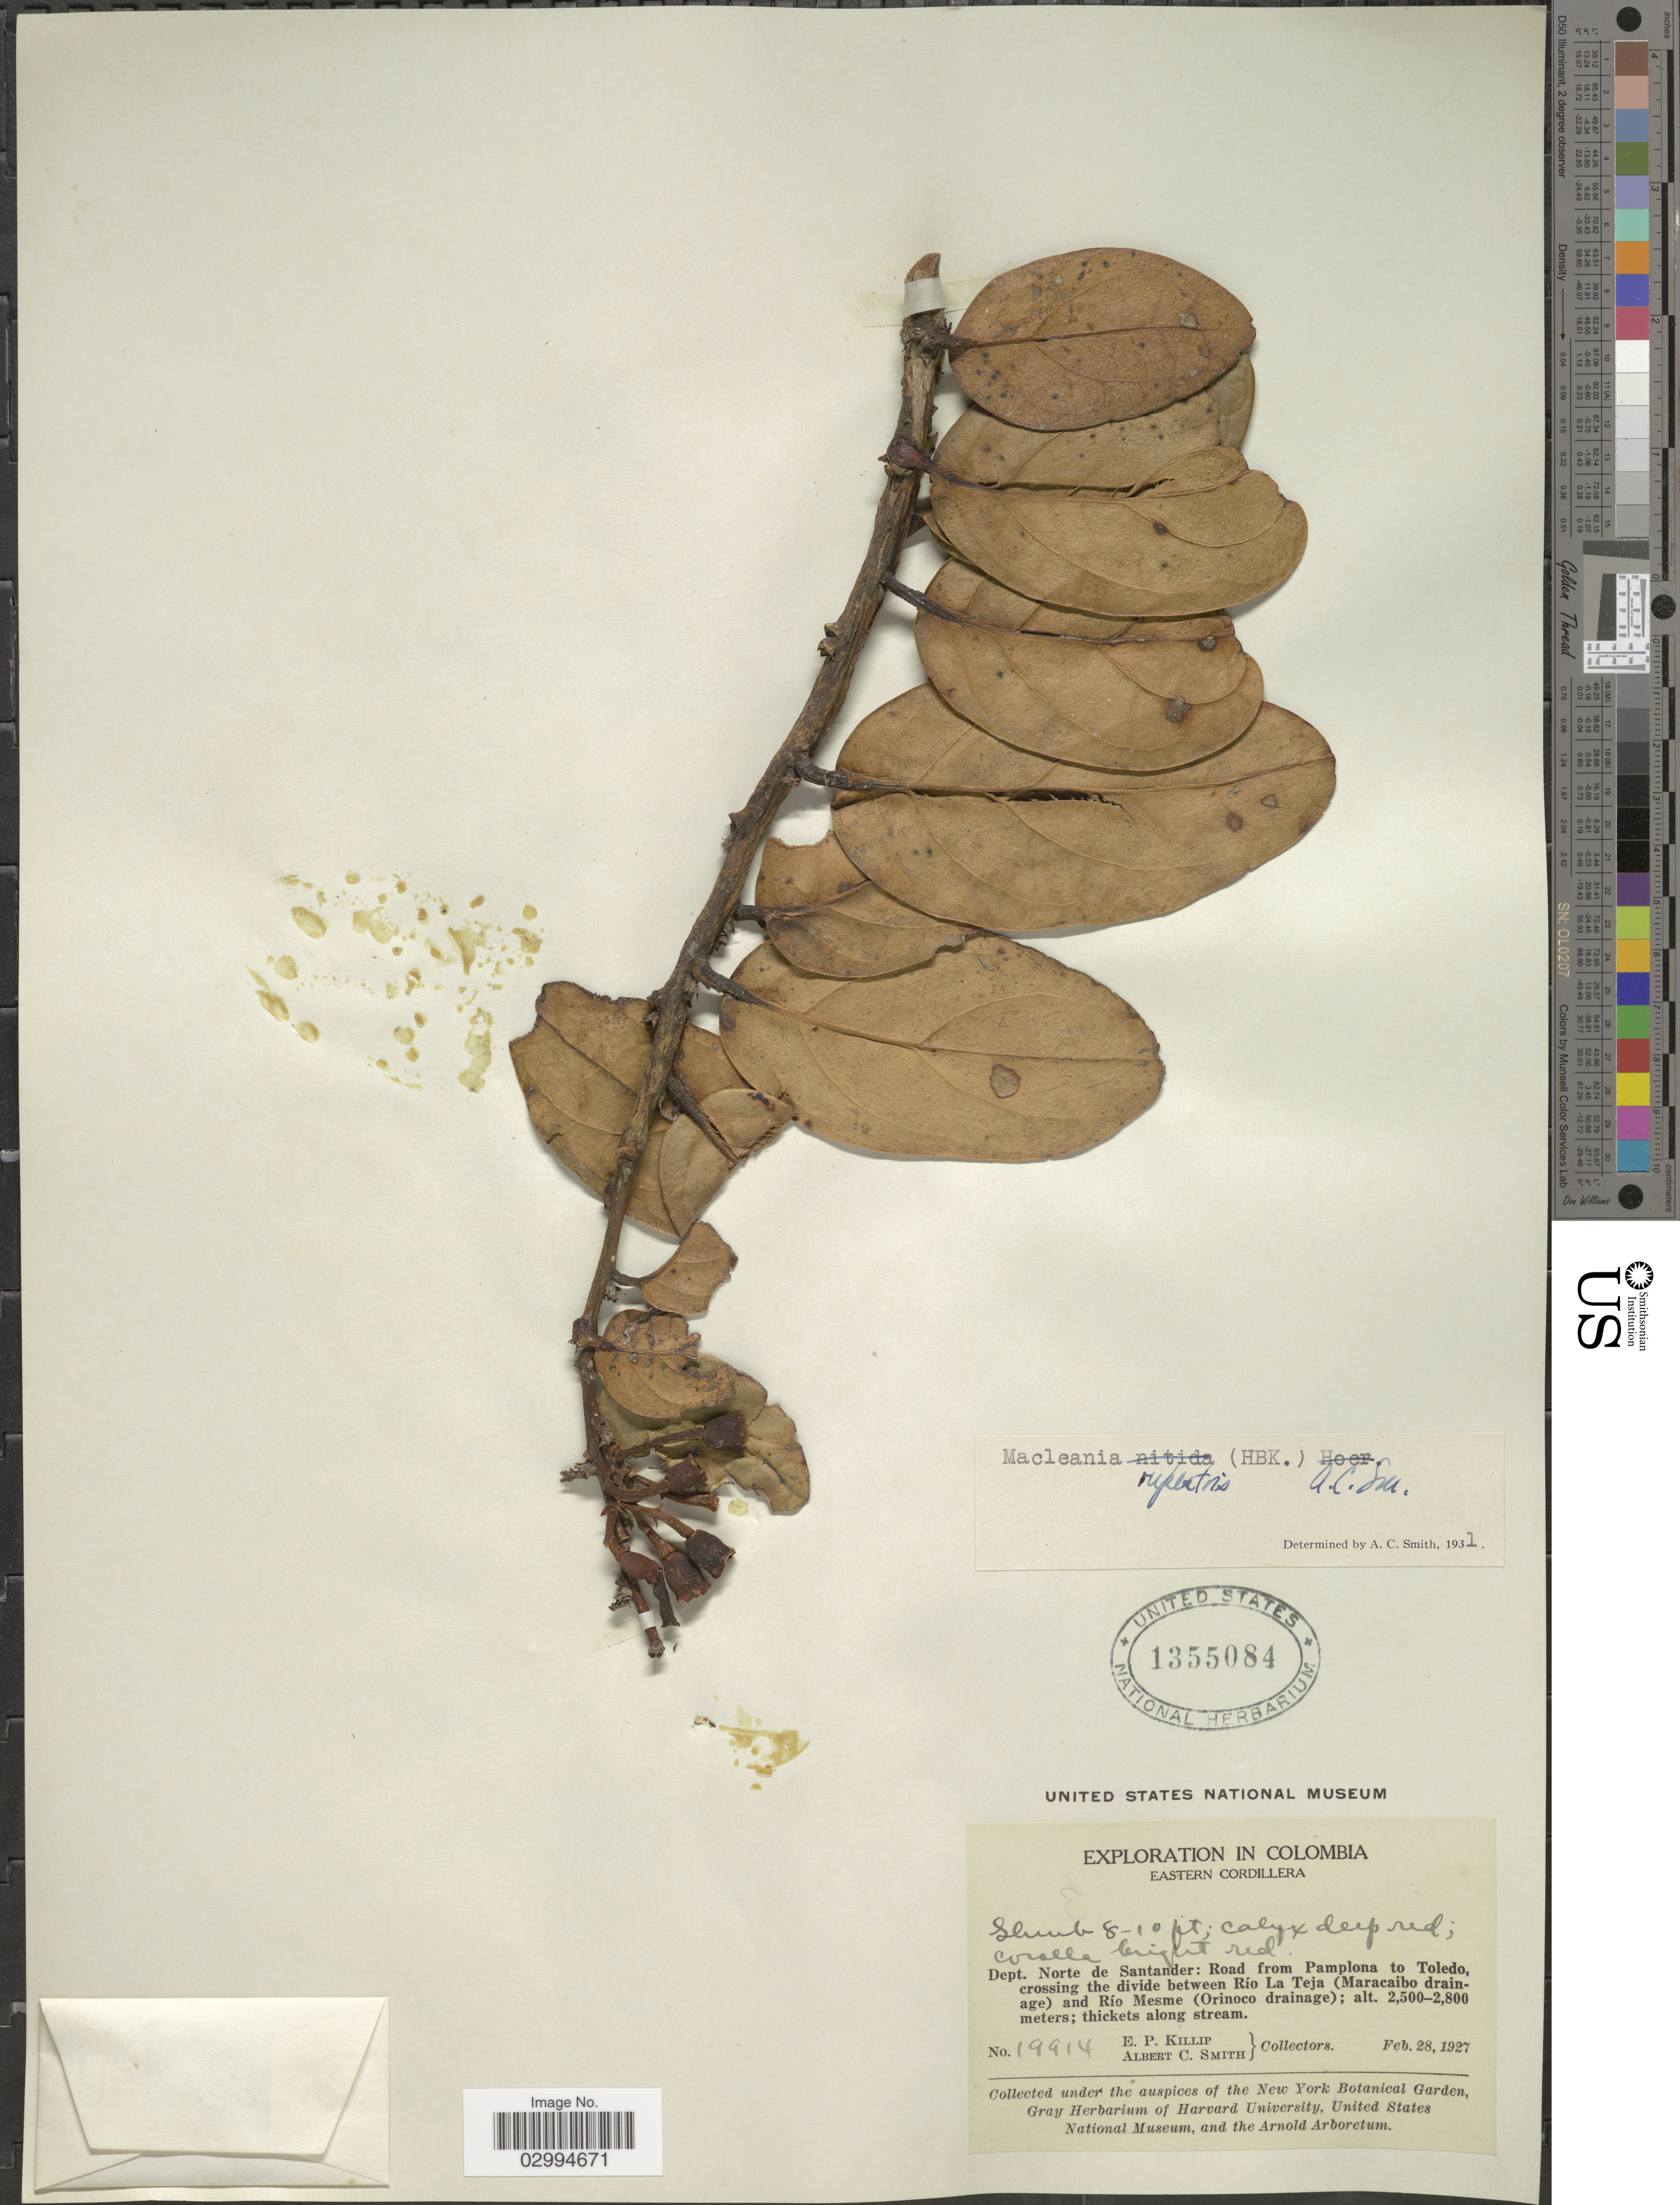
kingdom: Plantae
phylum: Tracheophyta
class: Magnoliopsida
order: Ericales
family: Ericaceae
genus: Macleania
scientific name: Macleania rupestris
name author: (Kunth) A.C. Sm.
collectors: E. P. Killip & A. C. Smith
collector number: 19914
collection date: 1927-02-28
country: Colombia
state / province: Norte de Santander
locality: Eastern Cordillera. Dept. Norte de Santander: Road from Pamplona to Toledo, crossing the divide between Río La Teja (Maracaibo drainage) and Río Mesme (Orinoco drainage).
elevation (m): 2500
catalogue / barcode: US 1355084